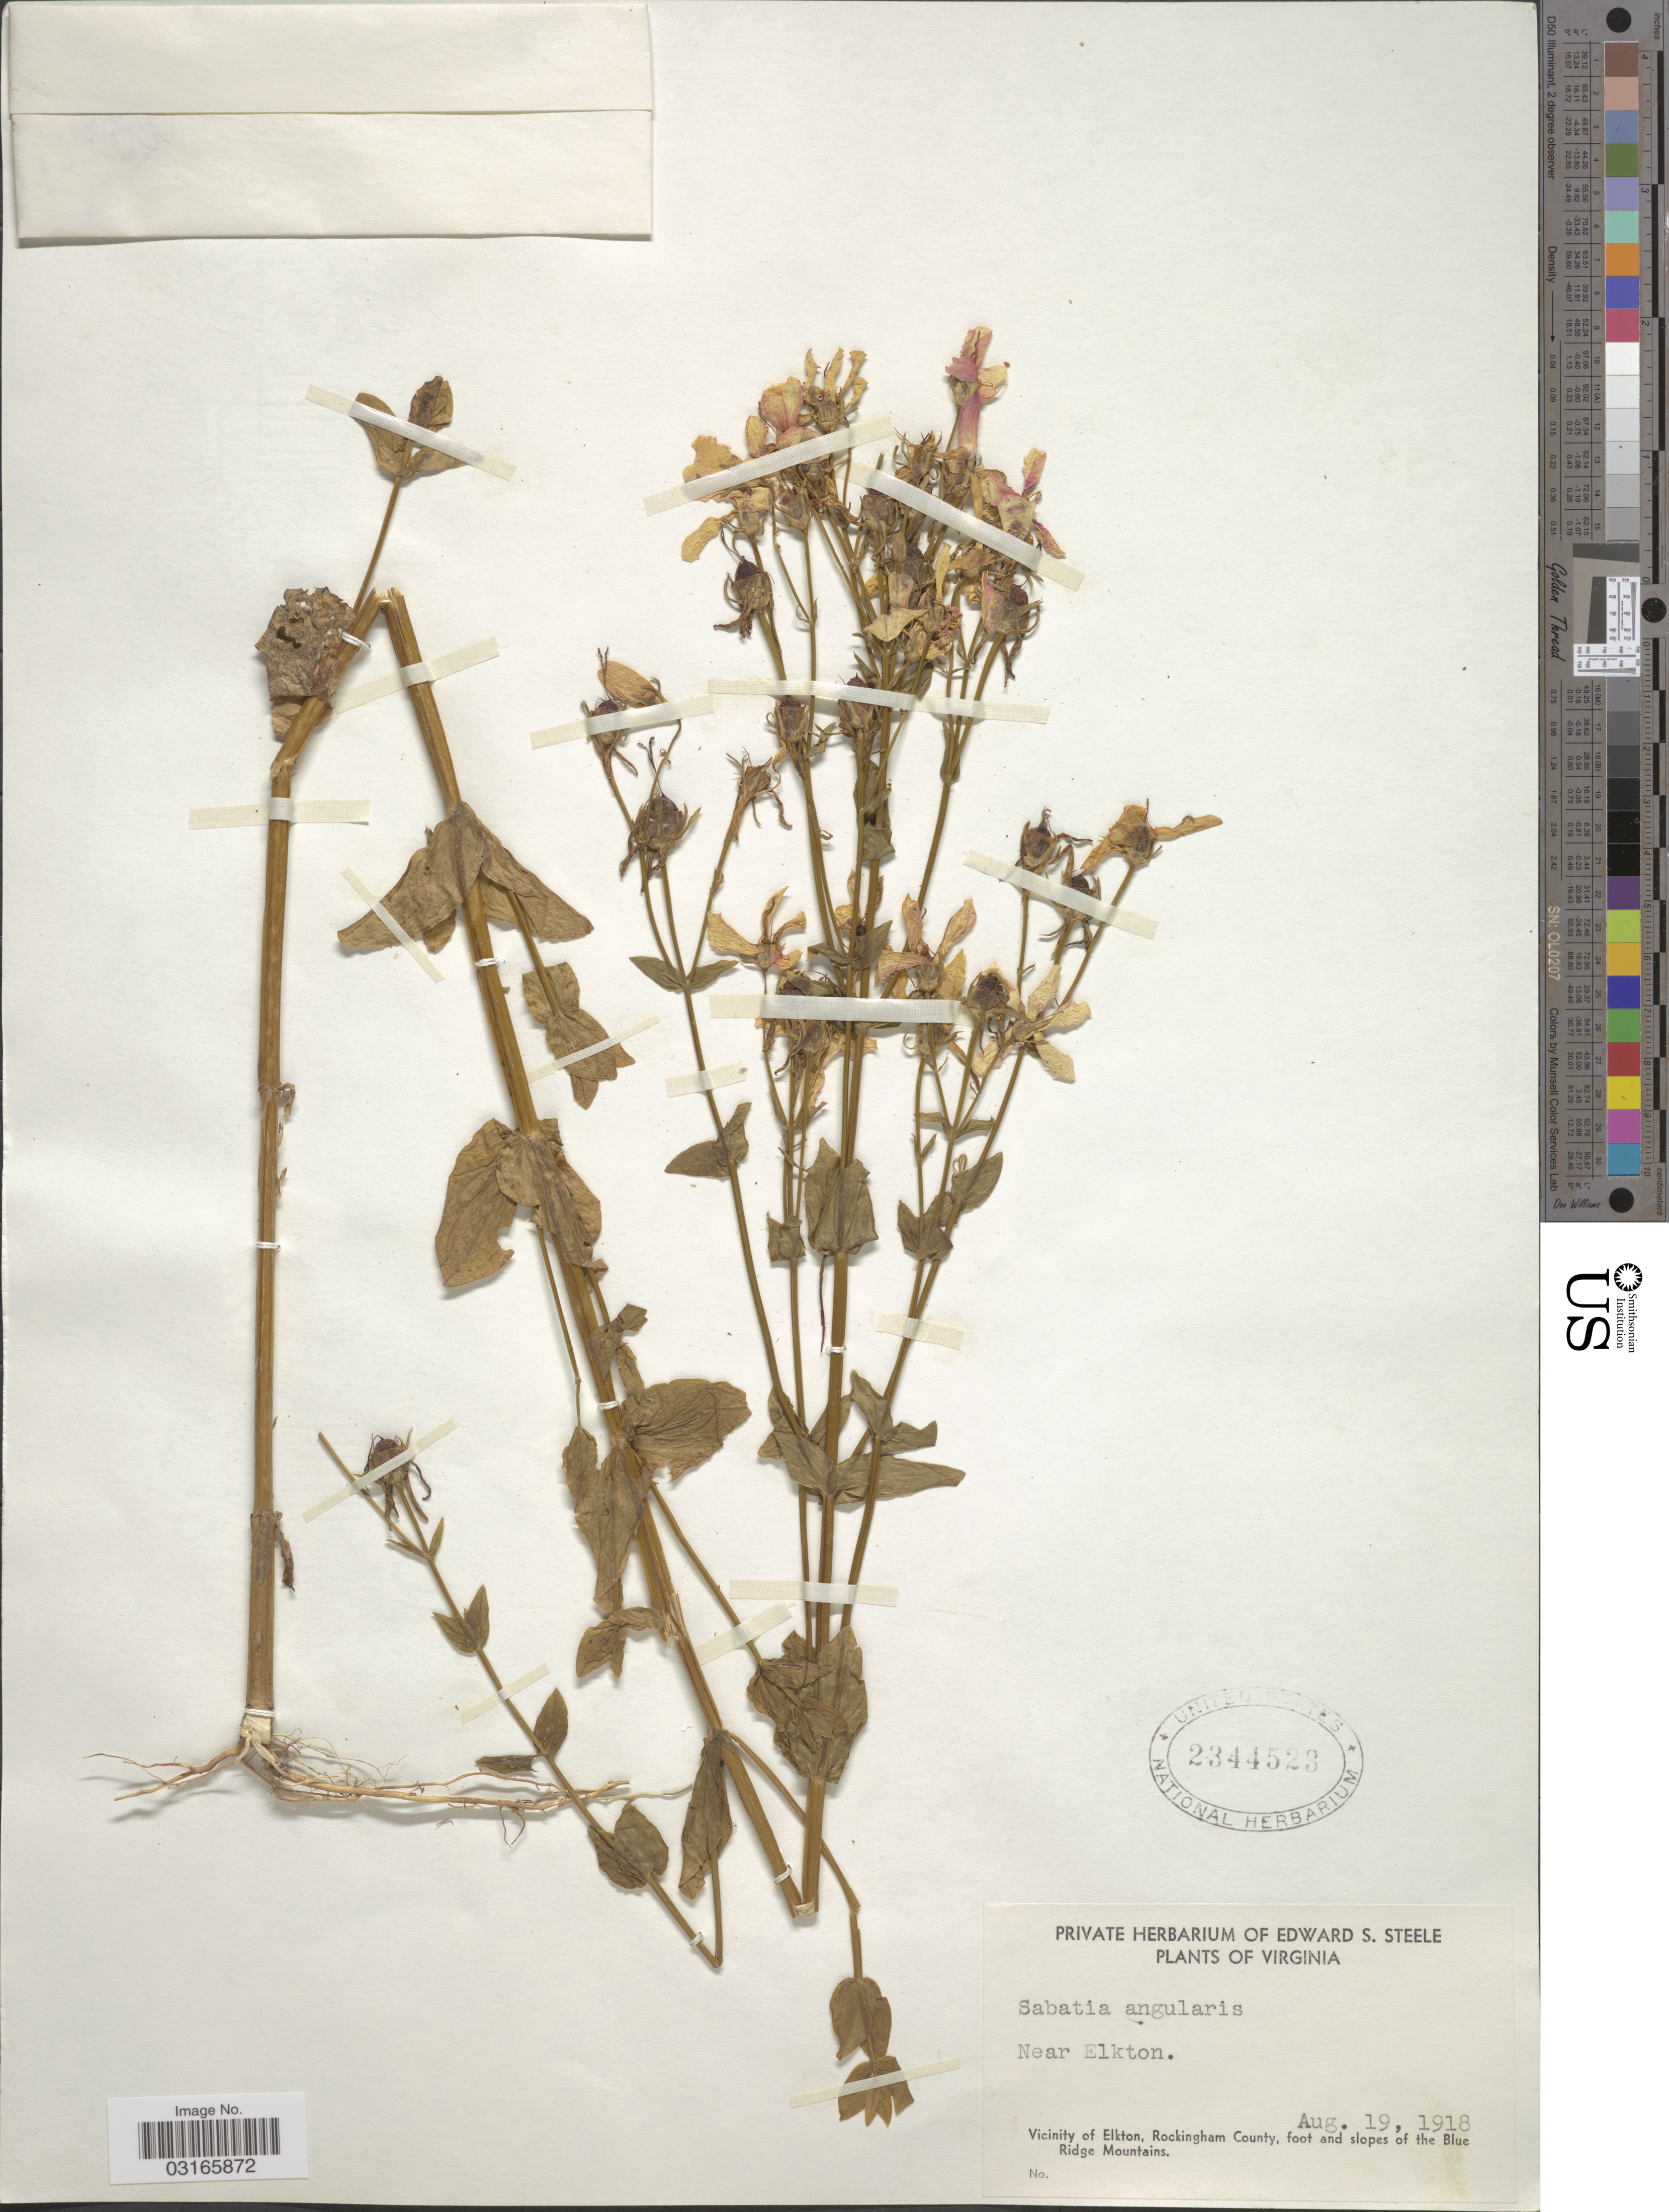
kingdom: Plantae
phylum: Tracheophyta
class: Magnoliopsida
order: Gentianales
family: Gentianaceae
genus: Sabatia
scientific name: Sabatia angularis (L.) Pursh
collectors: ex herb. Edward S. Steele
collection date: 1918-08-19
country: United States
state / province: Virginia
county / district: Rockingham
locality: Vicinity of Elkton, Rockingham County, foot and slopes of the Blue Ridge Mountains, Near Elkton.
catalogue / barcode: US 2344523